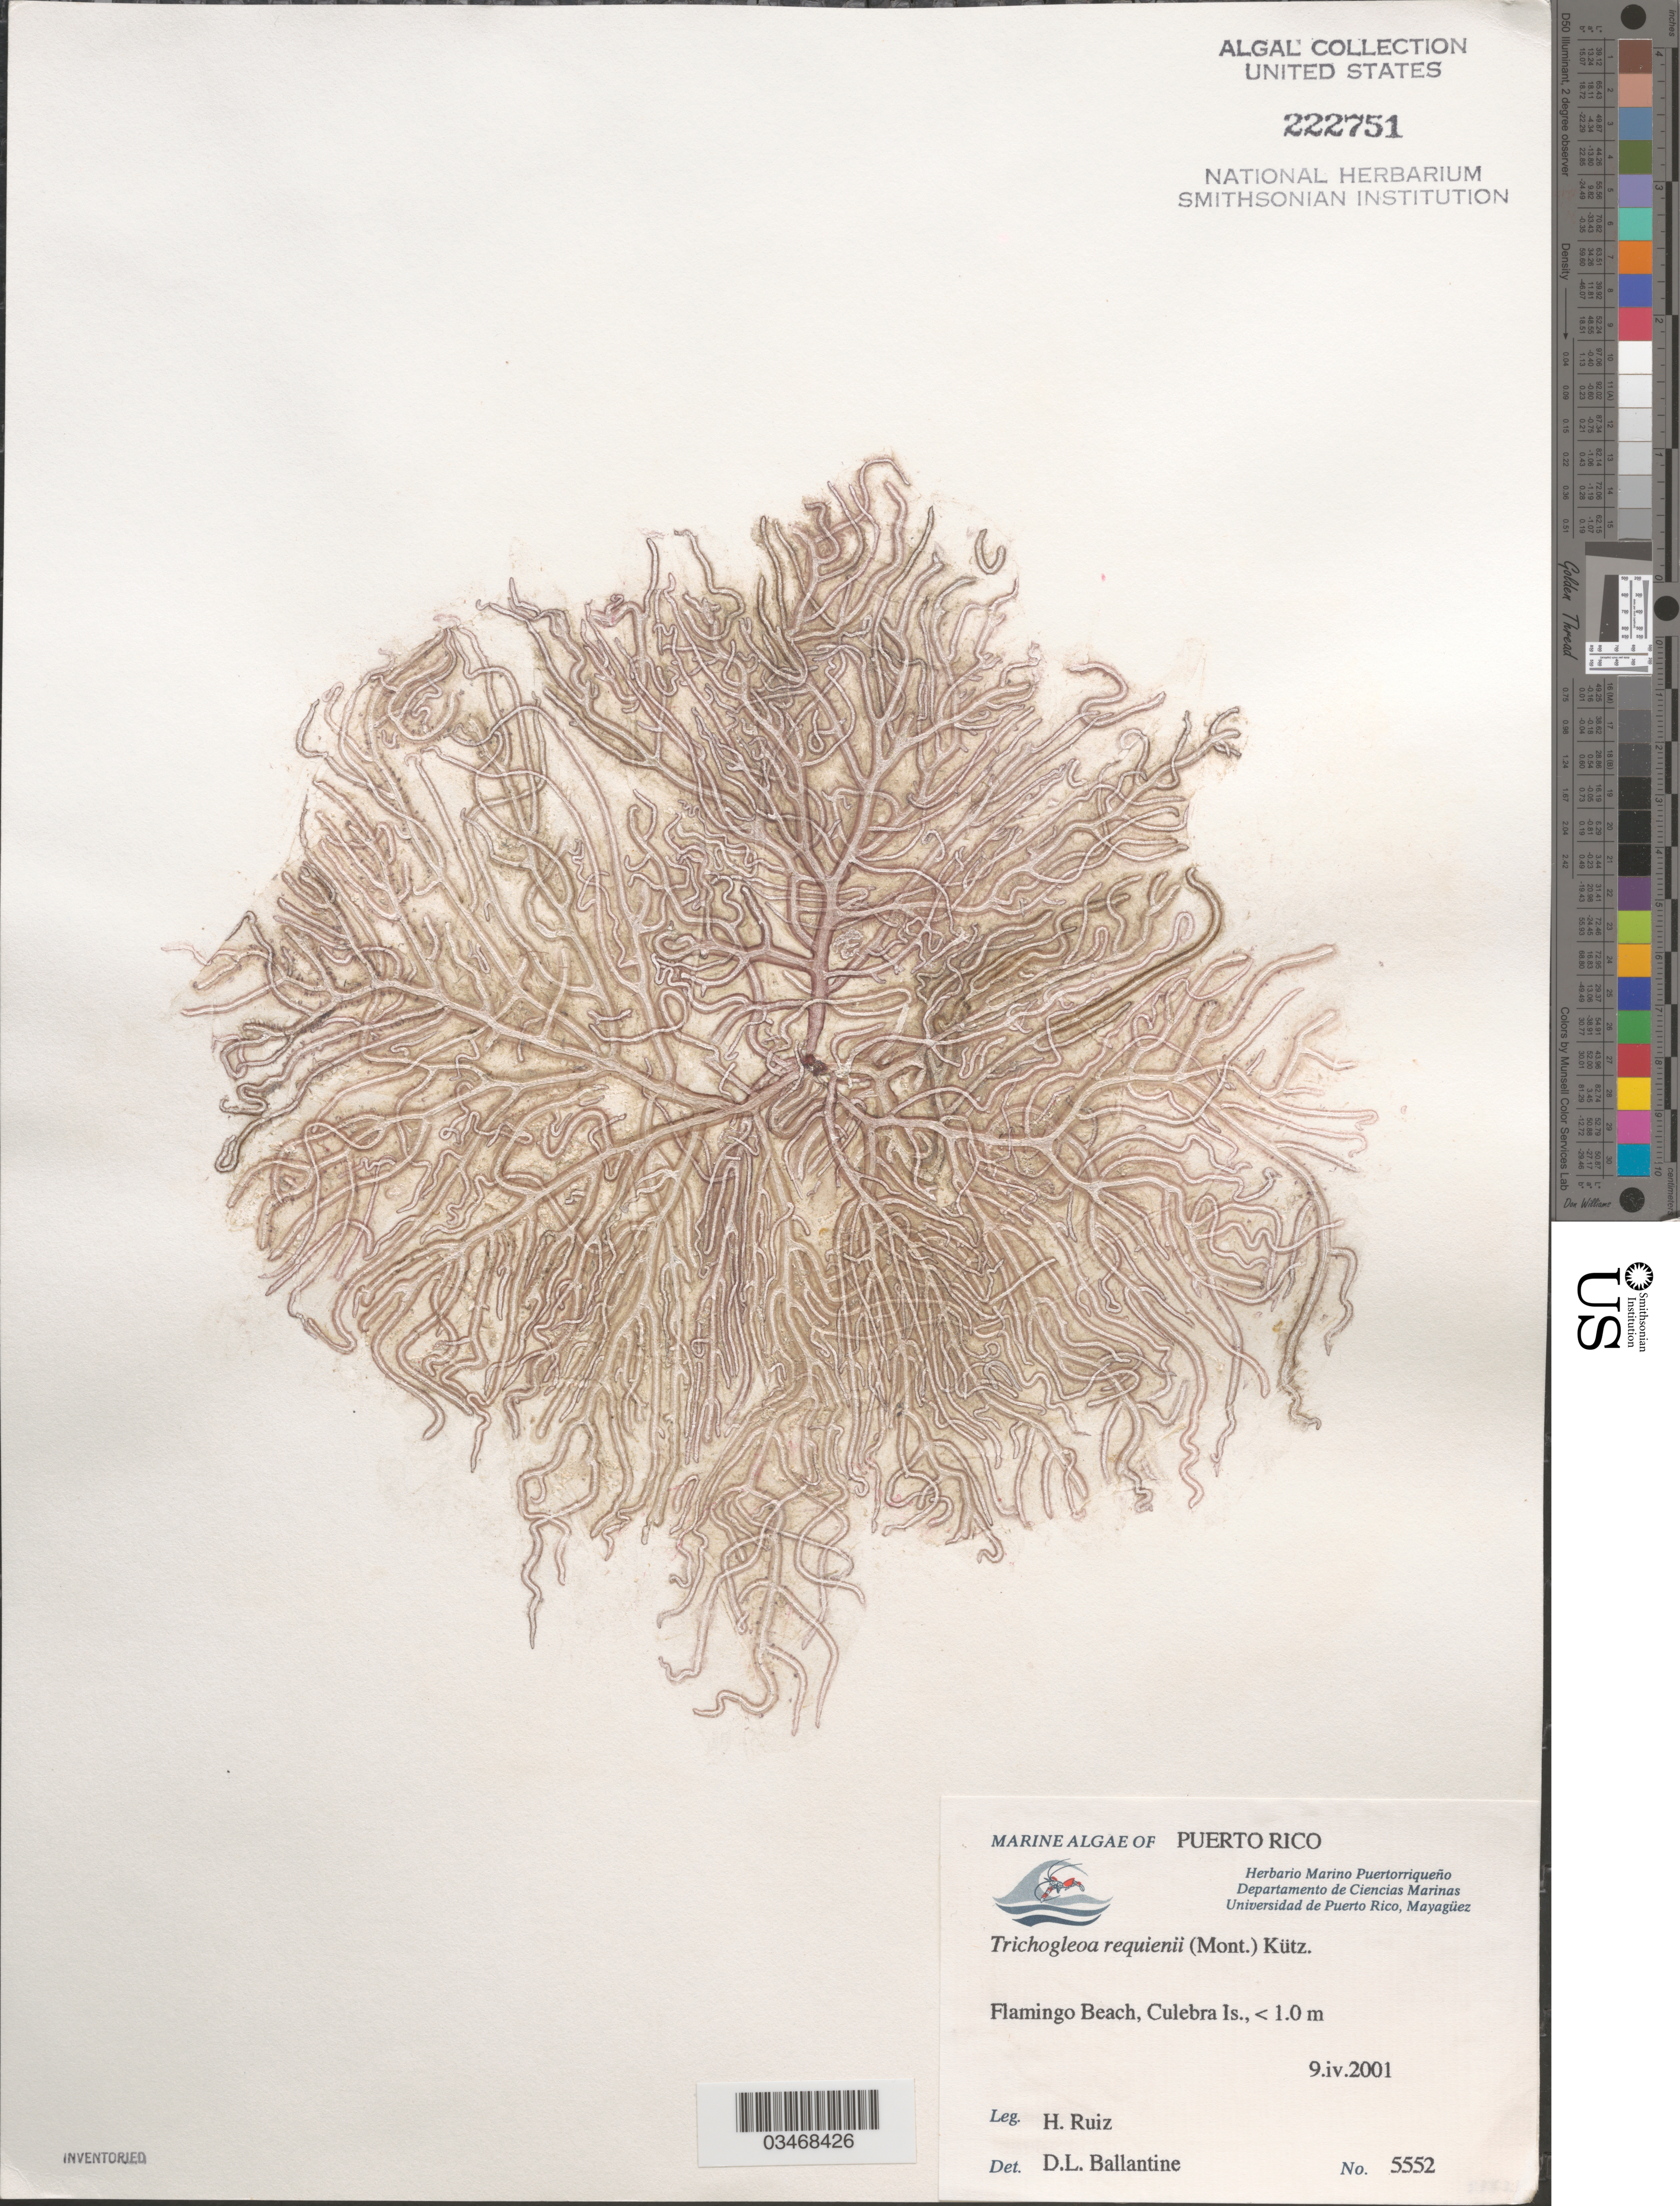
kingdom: Plantae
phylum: Rhodophyta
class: Florideophyceae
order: Nemaliales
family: Liagoraceae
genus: Trichogloea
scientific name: Trichogloea requienii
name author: (Mont.) Kütz.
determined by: Ballantine, D. L.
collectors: D.L. Ballantine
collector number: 5552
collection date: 2001-04-09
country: Puerto Rico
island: Culebra Island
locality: Flamingo Beach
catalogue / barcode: US 222751